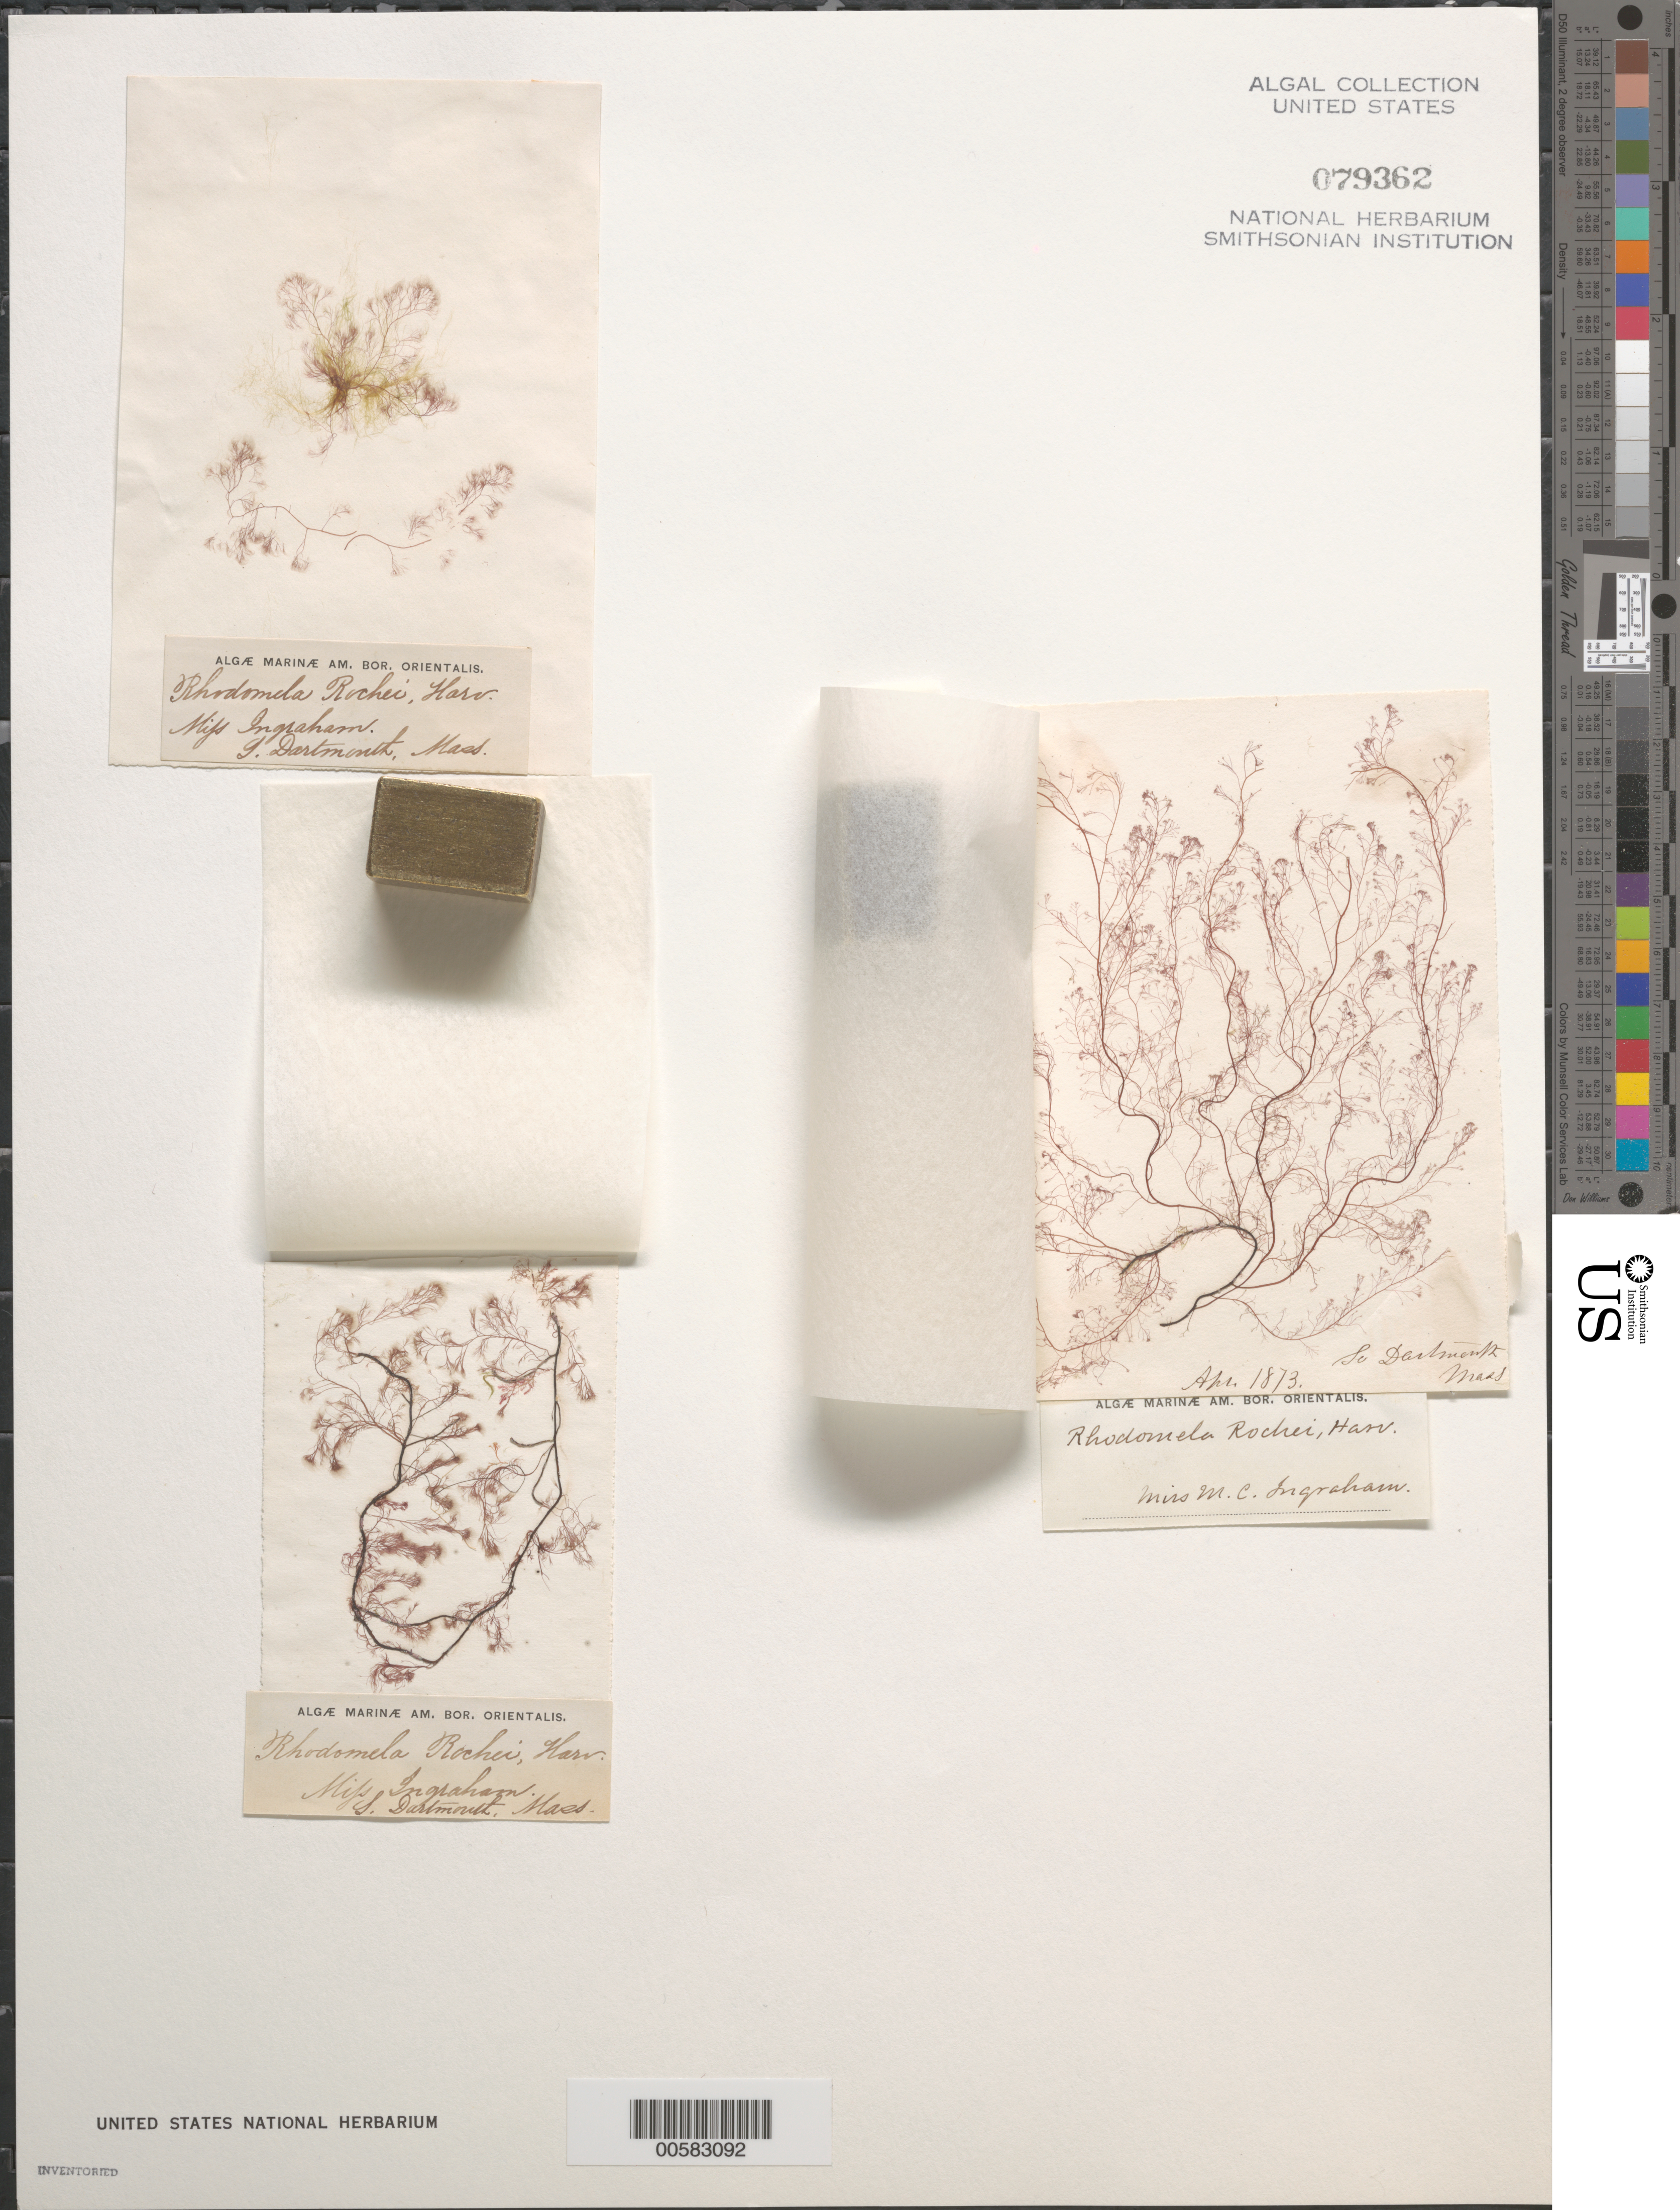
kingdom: Plantae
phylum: Rhodophyta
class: Florideophyceae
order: Ceramiales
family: Rhodomelaceae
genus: Rhodomela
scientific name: Rhodomela confervoides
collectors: M. Ingraham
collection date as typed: Apr 1873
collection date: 1873-04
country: United States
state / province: Massachusetts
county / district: Bristol County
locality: South Dartmouth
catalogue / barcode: US 79362